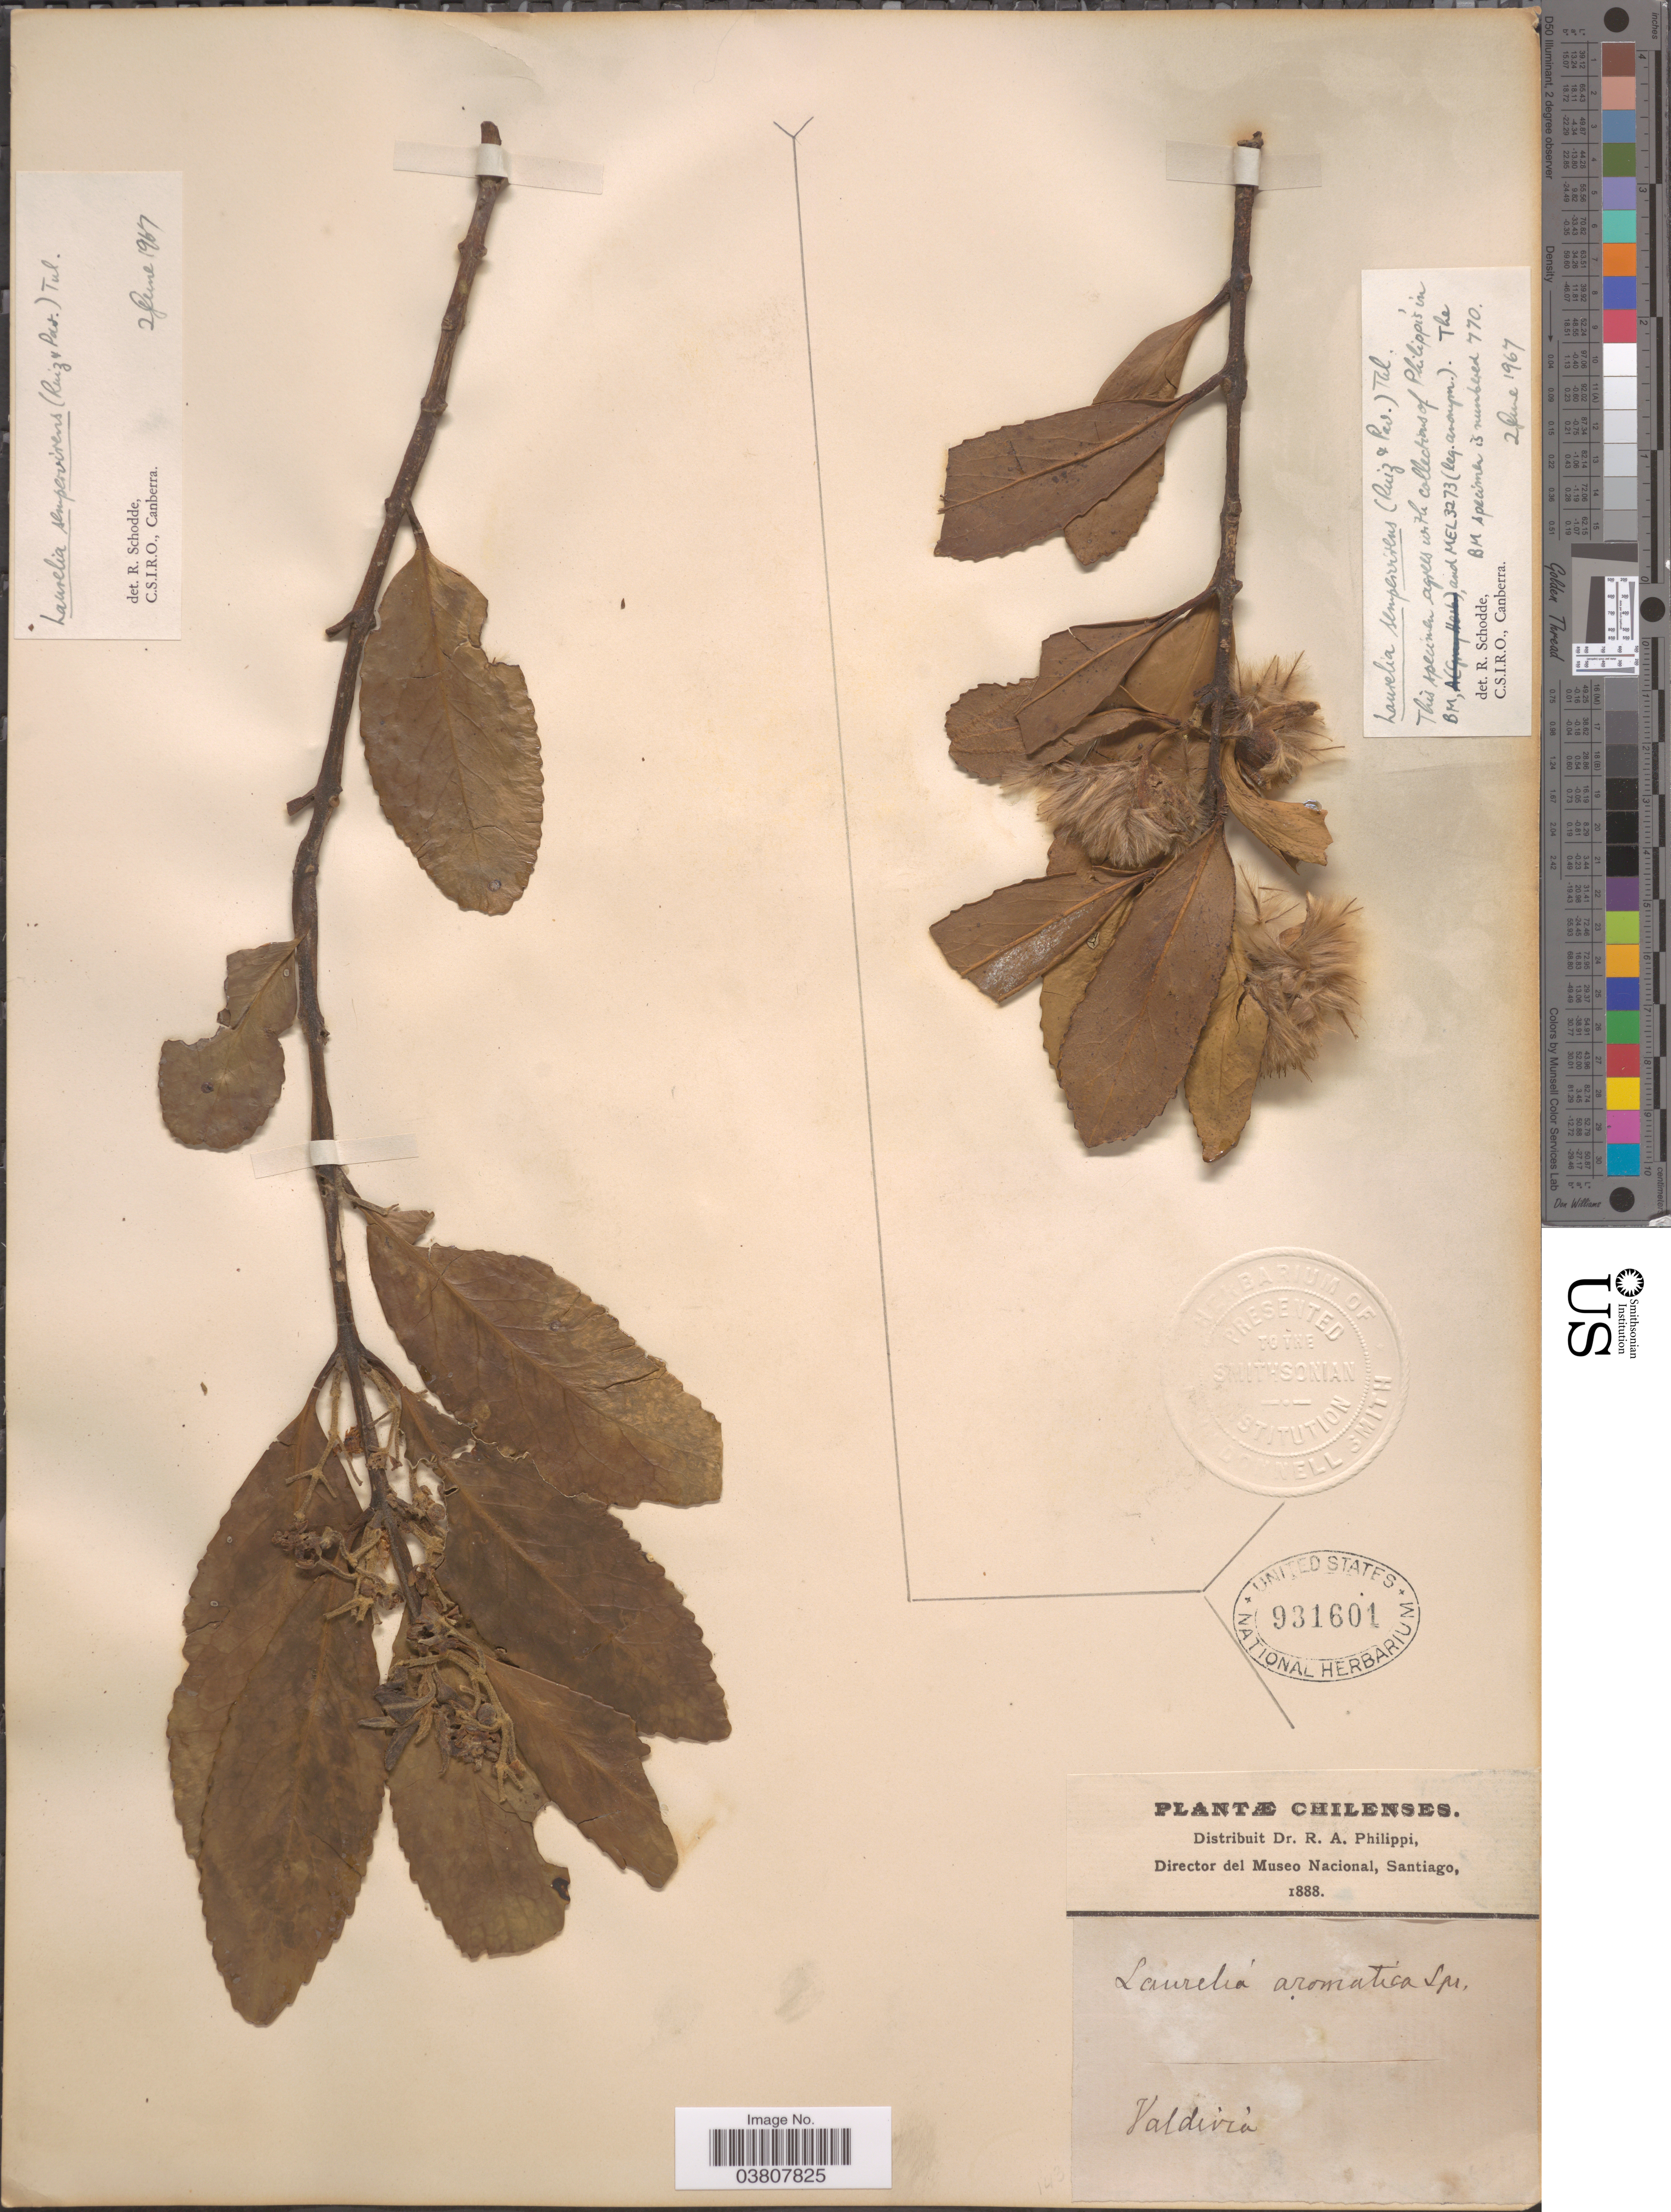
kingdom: Plantae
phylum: Tracheophyta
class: Magnoliopsida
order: Laurales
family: Atherospermataceae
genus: Laurelia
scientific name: Laurelia sempervirens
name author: (Ruiz & Pav.) Tul.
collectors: ex. herb. R.A. Philippi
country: Chile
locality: Valdivia.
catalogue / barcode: US 931601